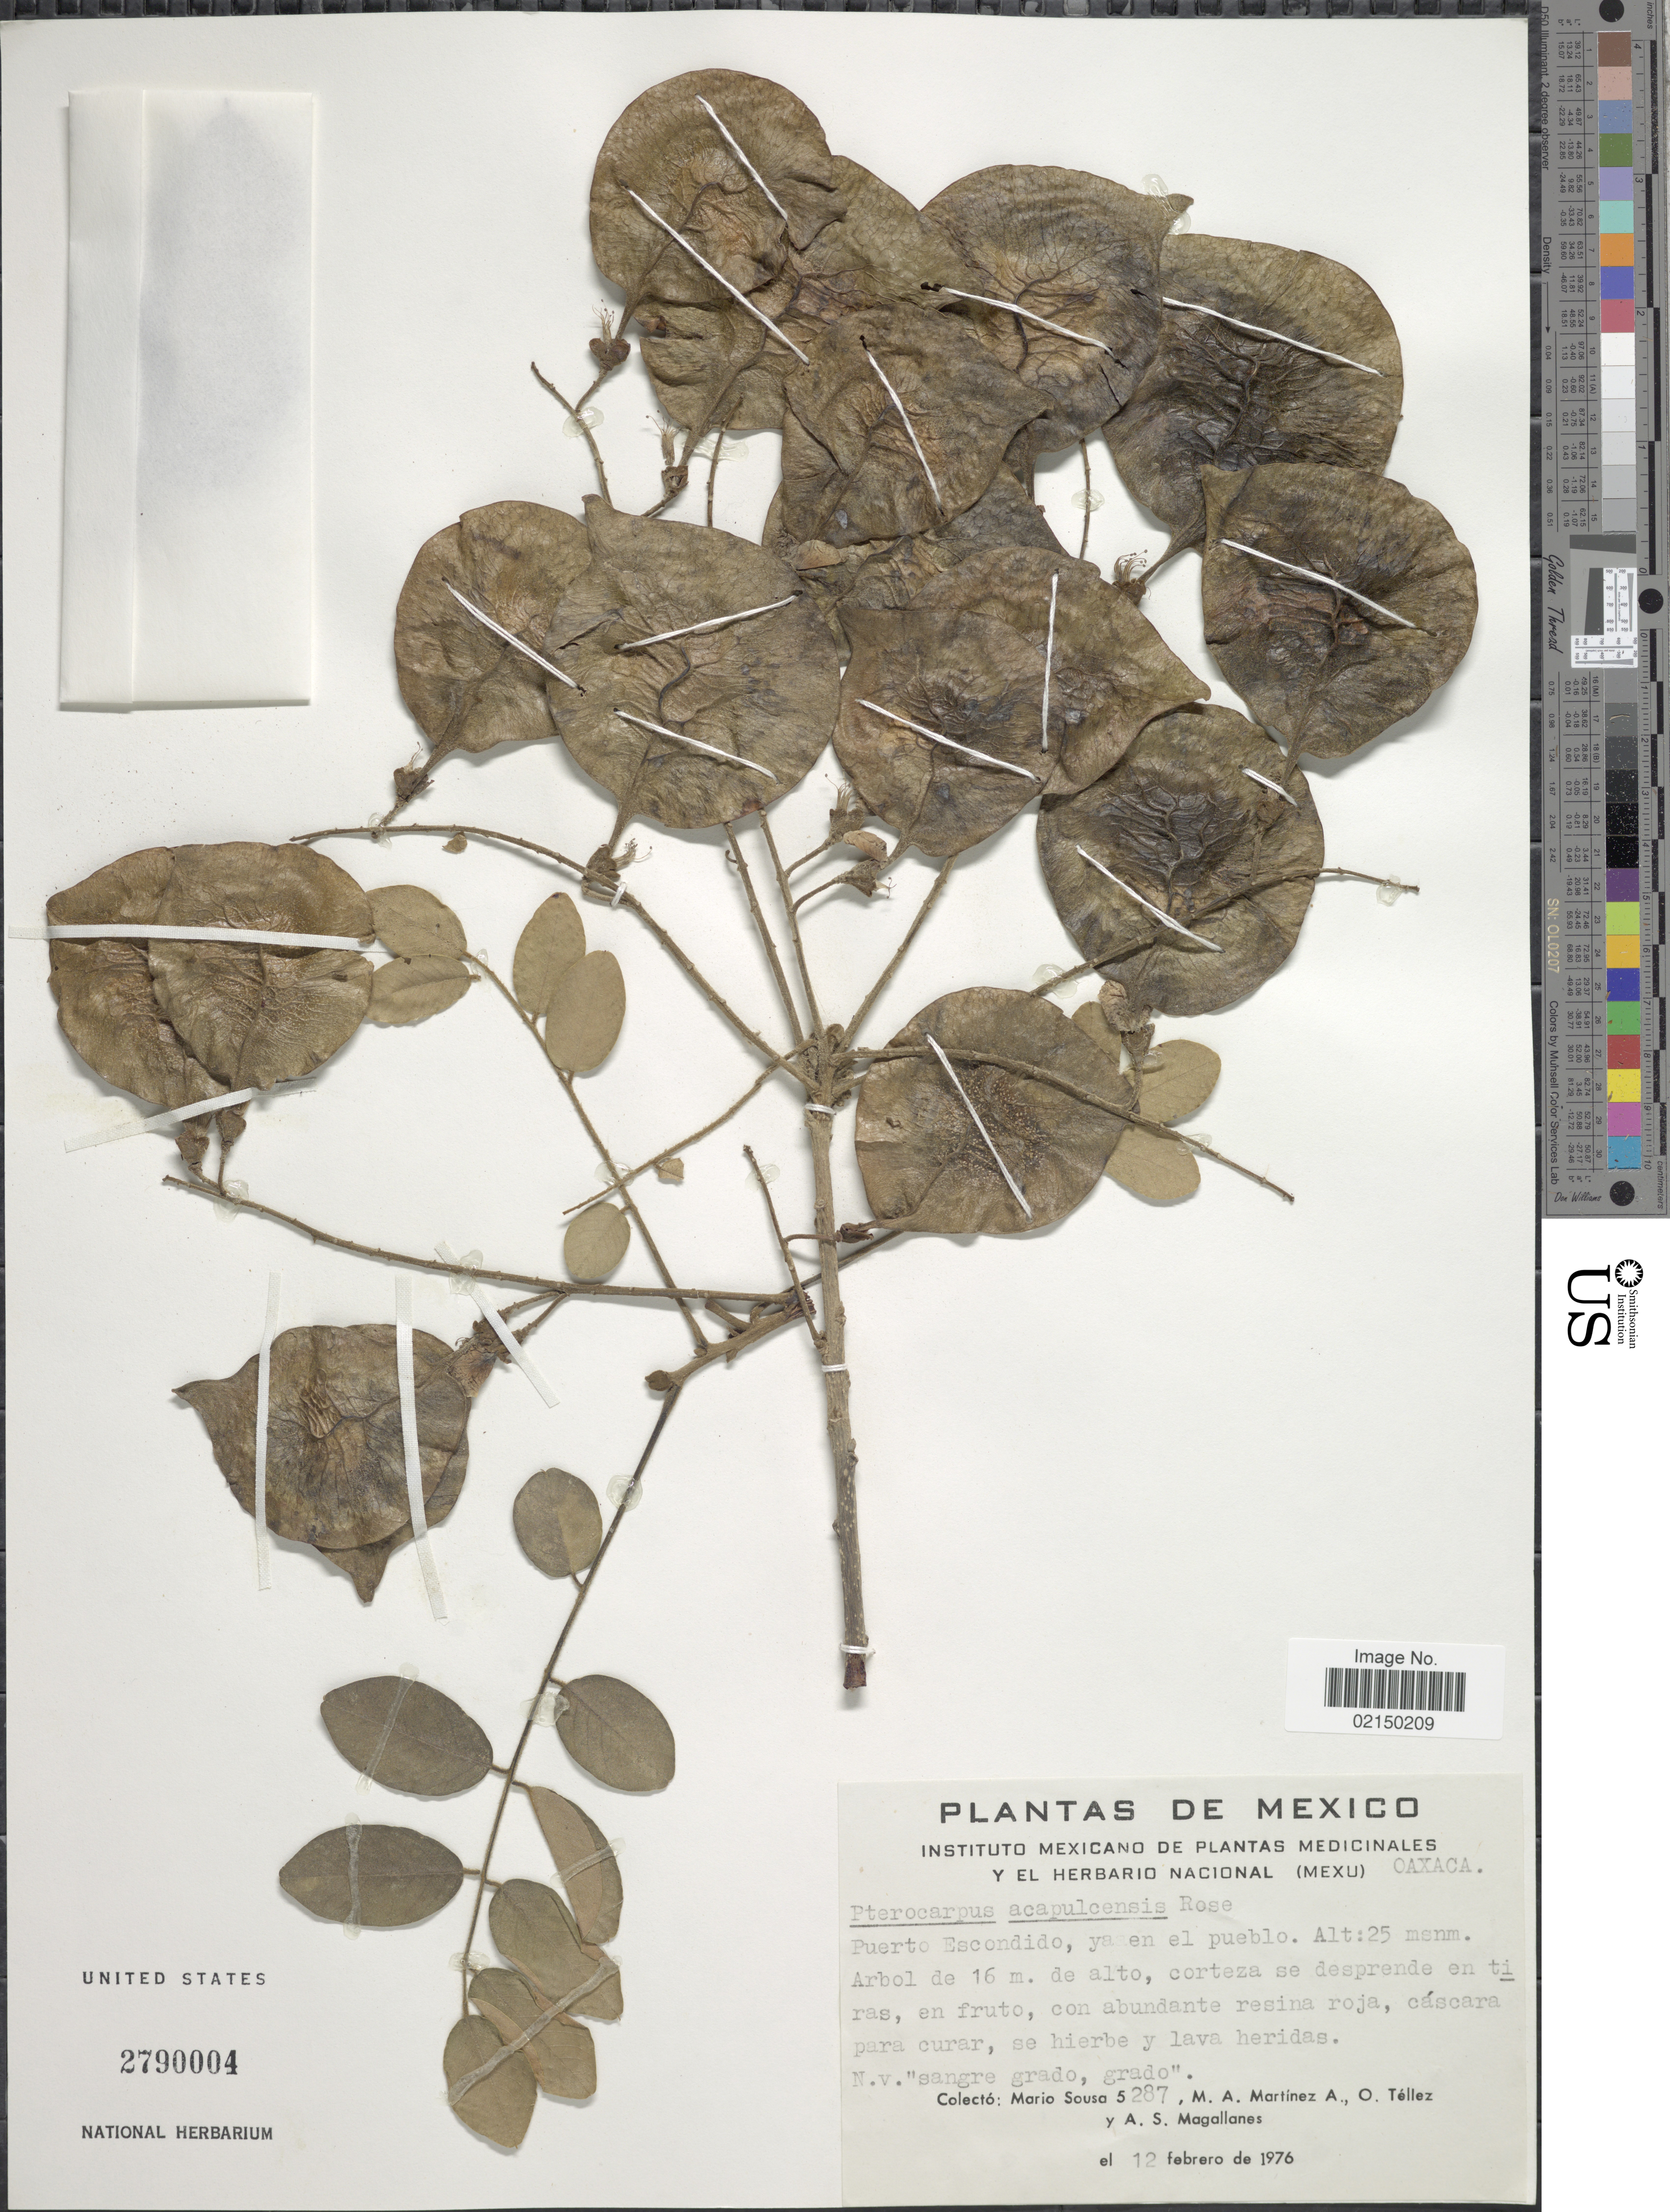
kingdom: Plantae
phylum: Tracheophyta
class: Magnoliopsida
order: Fabales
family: Fabaceae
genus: Pterocarpus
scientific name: Pterocarpus acapulcensis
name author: Rose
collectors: M. Sousa S., M. A. Martínez Alfaro, O. Tellez & A. Magallanes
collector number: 5287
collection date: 1976-02-12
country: Mexico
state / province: Oaxaca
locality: Puerto Escondido, ya en el pueblo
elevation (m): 25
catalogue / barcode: US 2790004